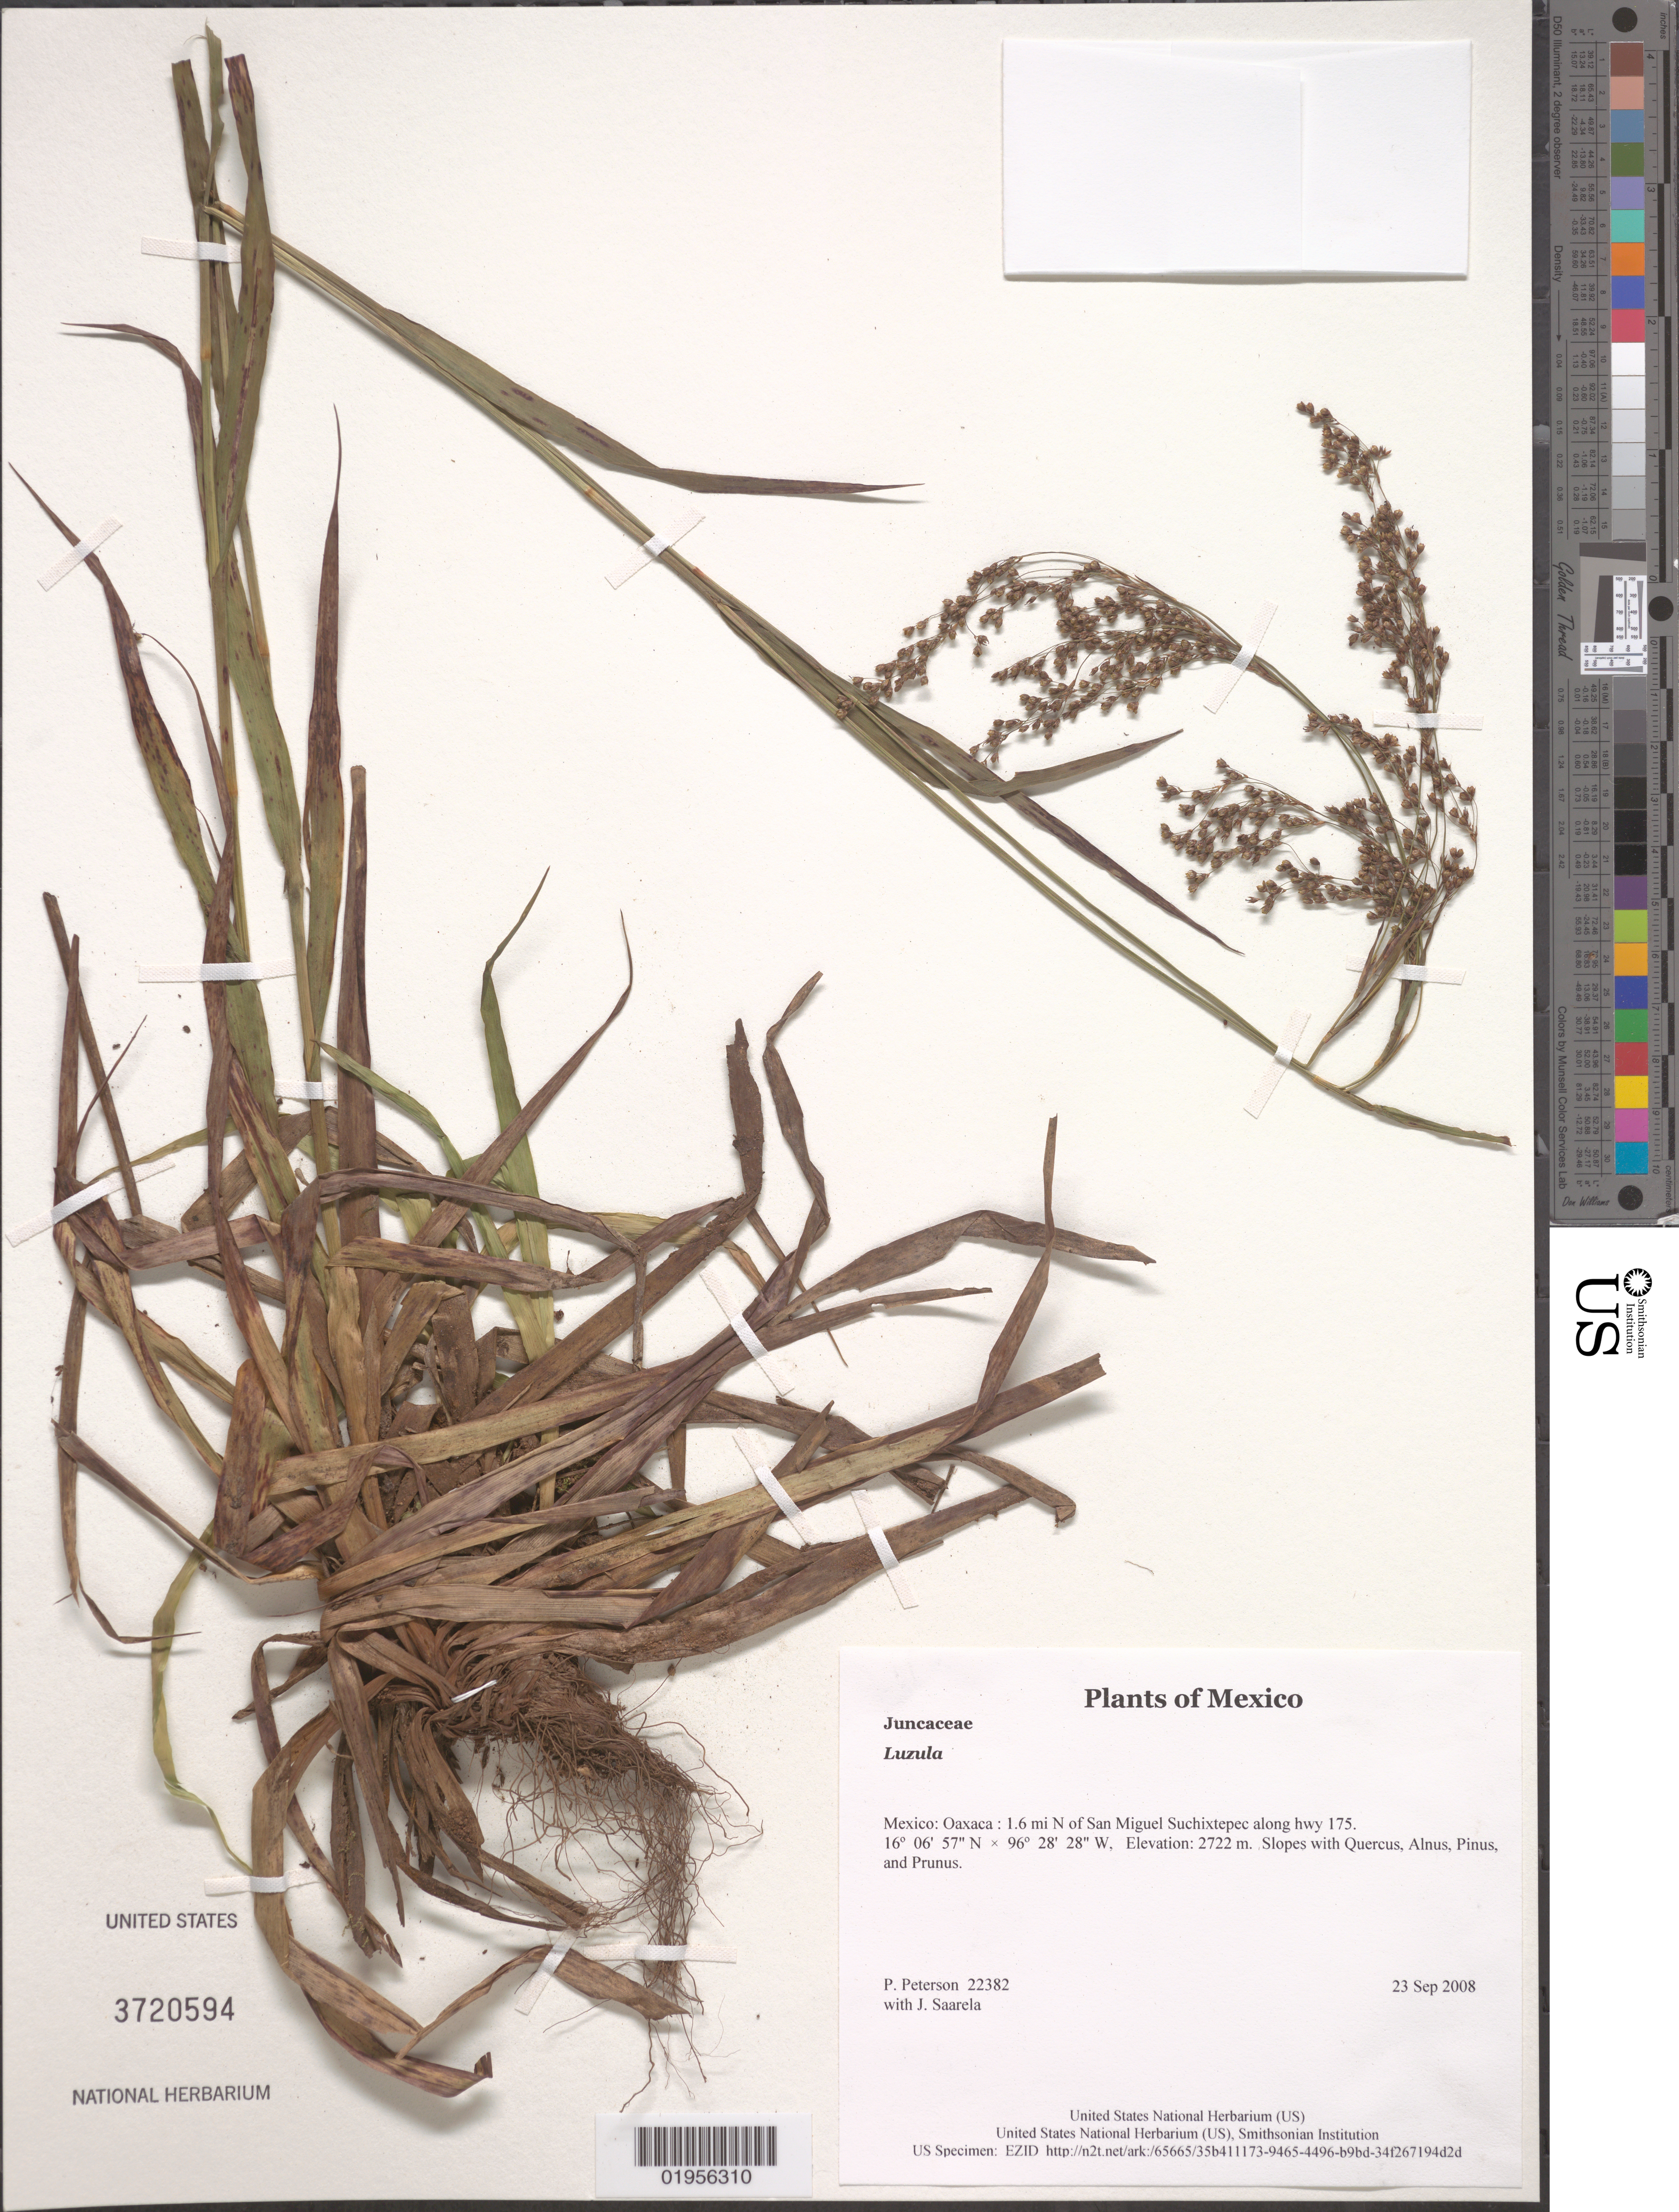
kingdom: Plantae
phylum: Tracheophyta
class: Liliopsida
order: Poales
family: Juncaceae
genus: Luzula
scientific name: Luzula sp.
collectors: P. M. Peterson & J. Saarela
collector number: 22382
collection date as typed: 23 Sep 2008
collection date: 2008-09-23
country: Mexico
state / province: Oaxaca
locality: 1.6 mi N of San Miguel Suchixtepec along hwy 175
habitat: Slopes with Quercus, Alnus, Pinus, and Prunus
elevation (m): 2722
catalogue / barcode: US 3720594